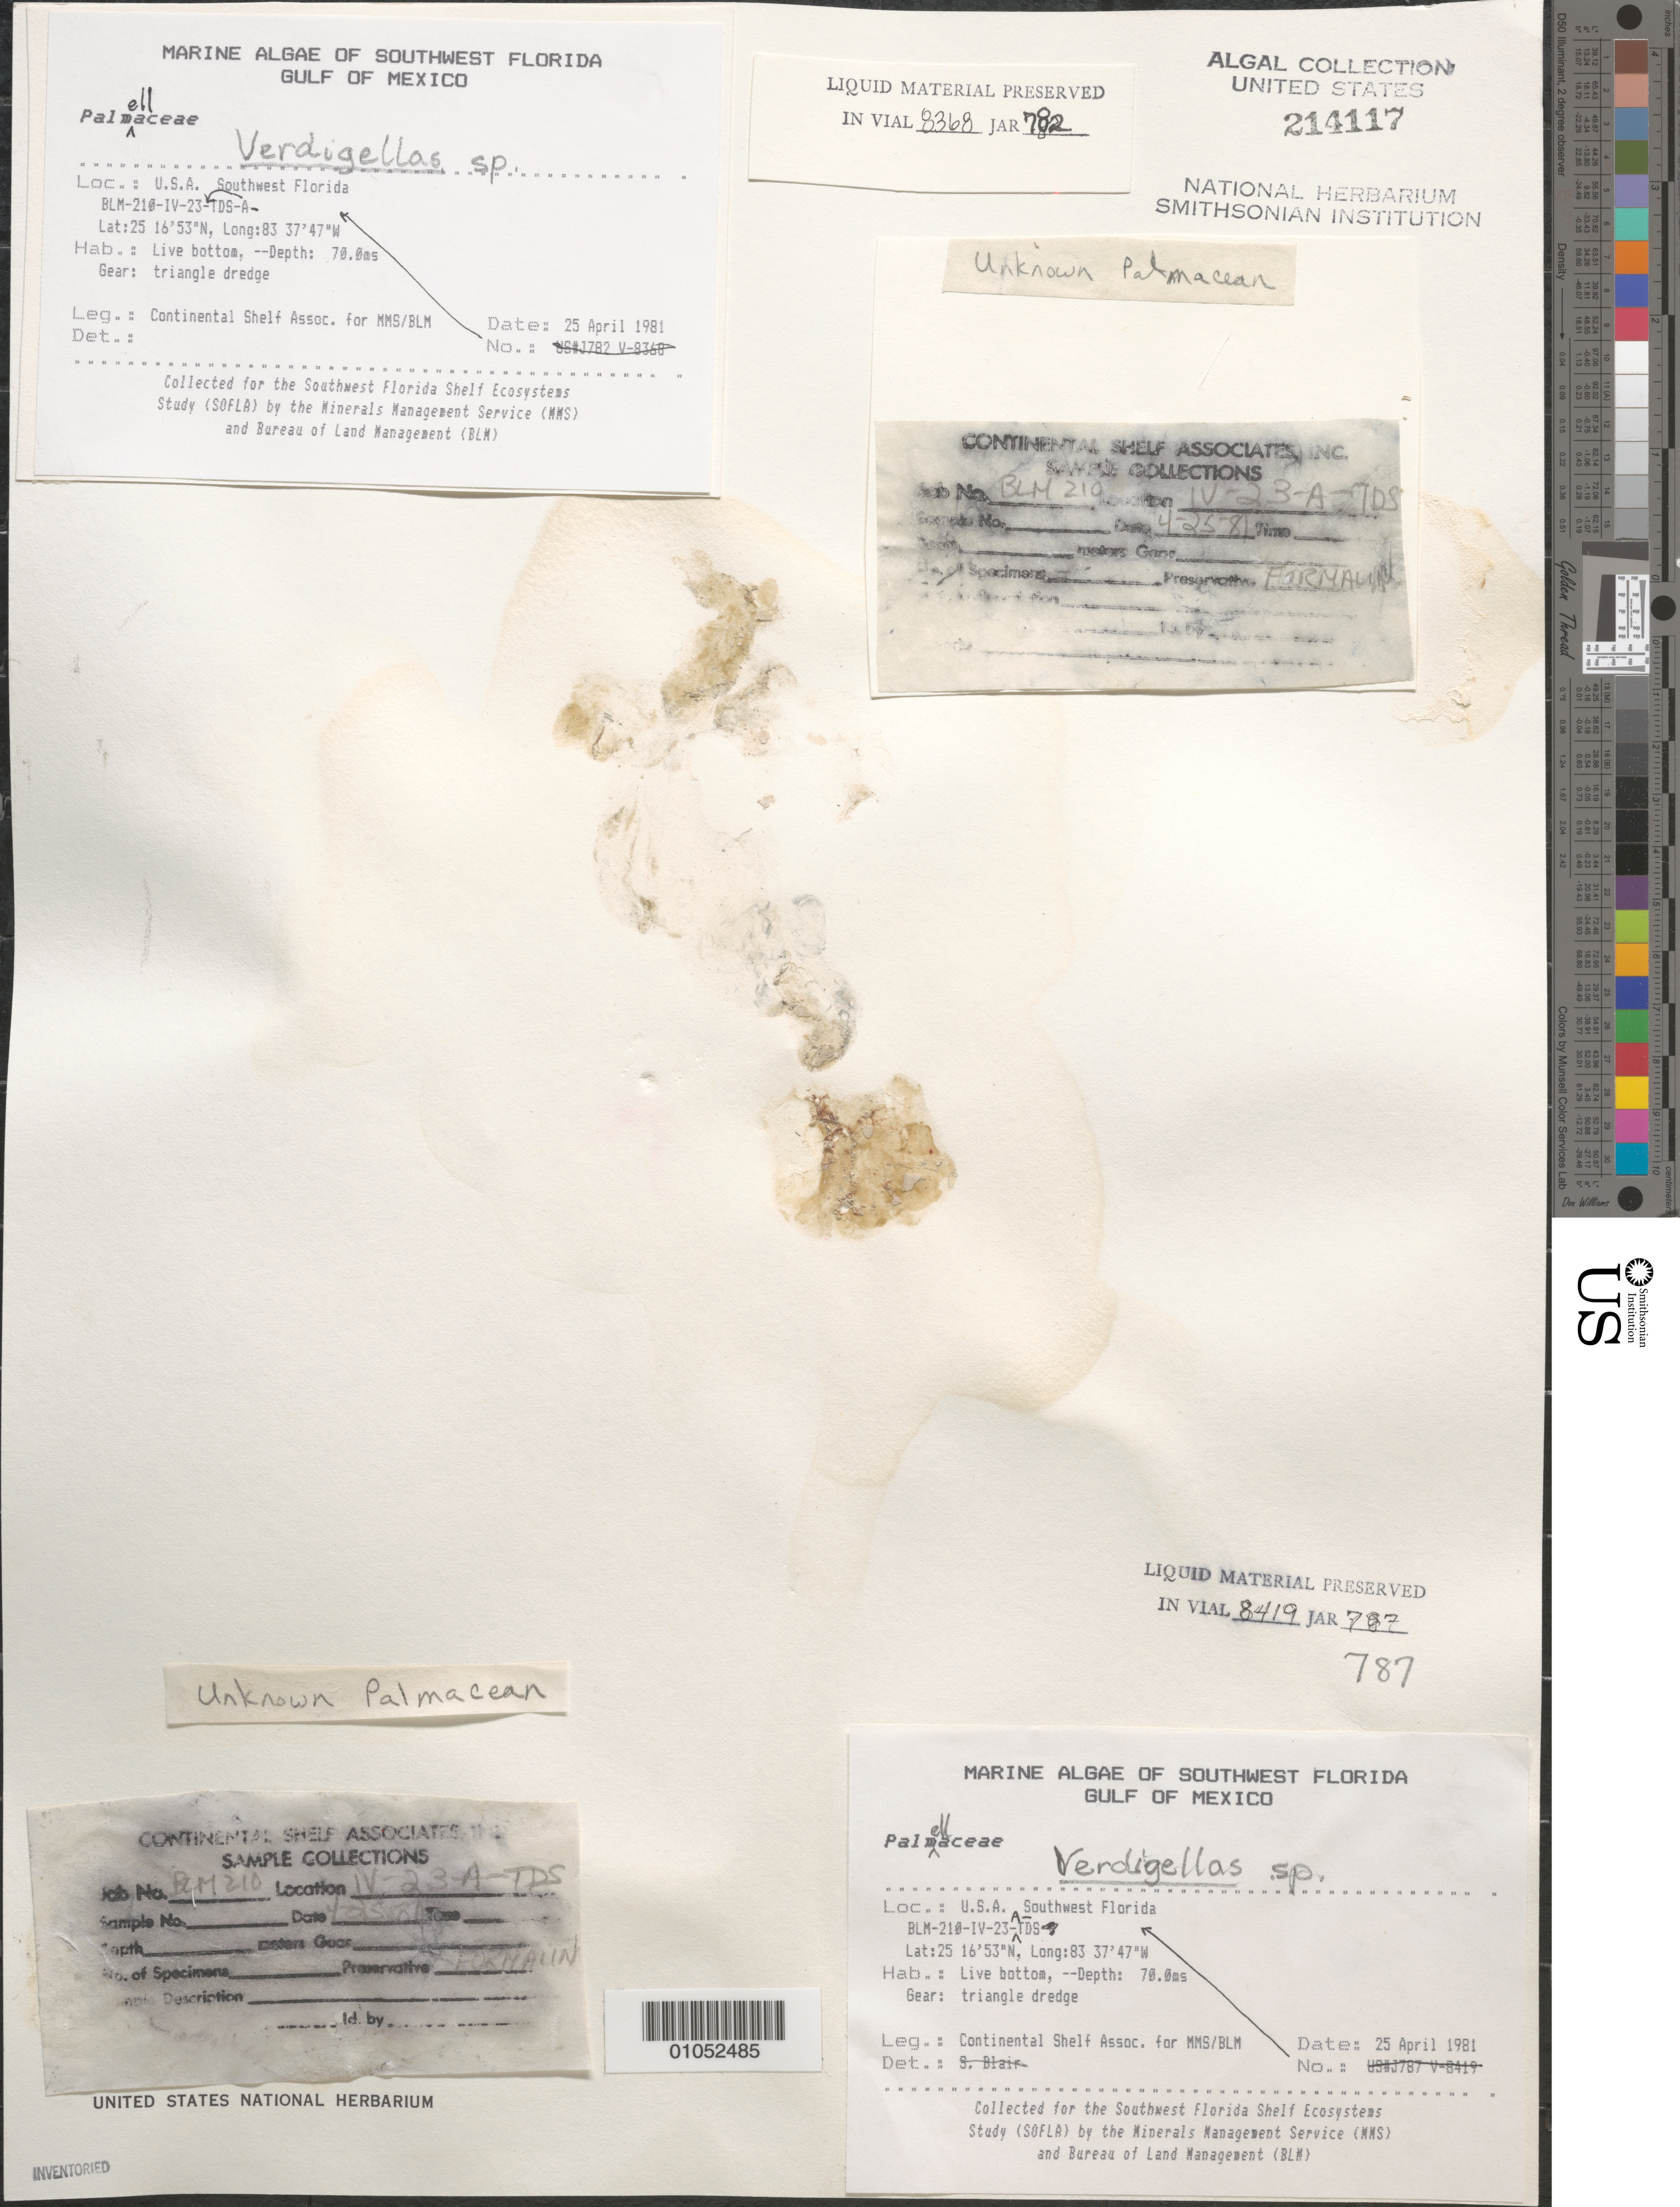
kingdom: Plantae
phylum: Chlorophyta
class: Prasinophyceae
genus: Verdigellas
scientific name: Verdigellas sp.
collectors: Continental Shelf Associates for the MMS/BLM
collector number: BLM-210-IV-23-A-TDS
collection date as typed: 25 Apr 1981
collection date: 1981-04-25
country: United States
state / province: Florida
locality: Gulf of Mexico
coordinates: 25 16'53"N, 83 37'47"W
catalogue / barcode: US 214117